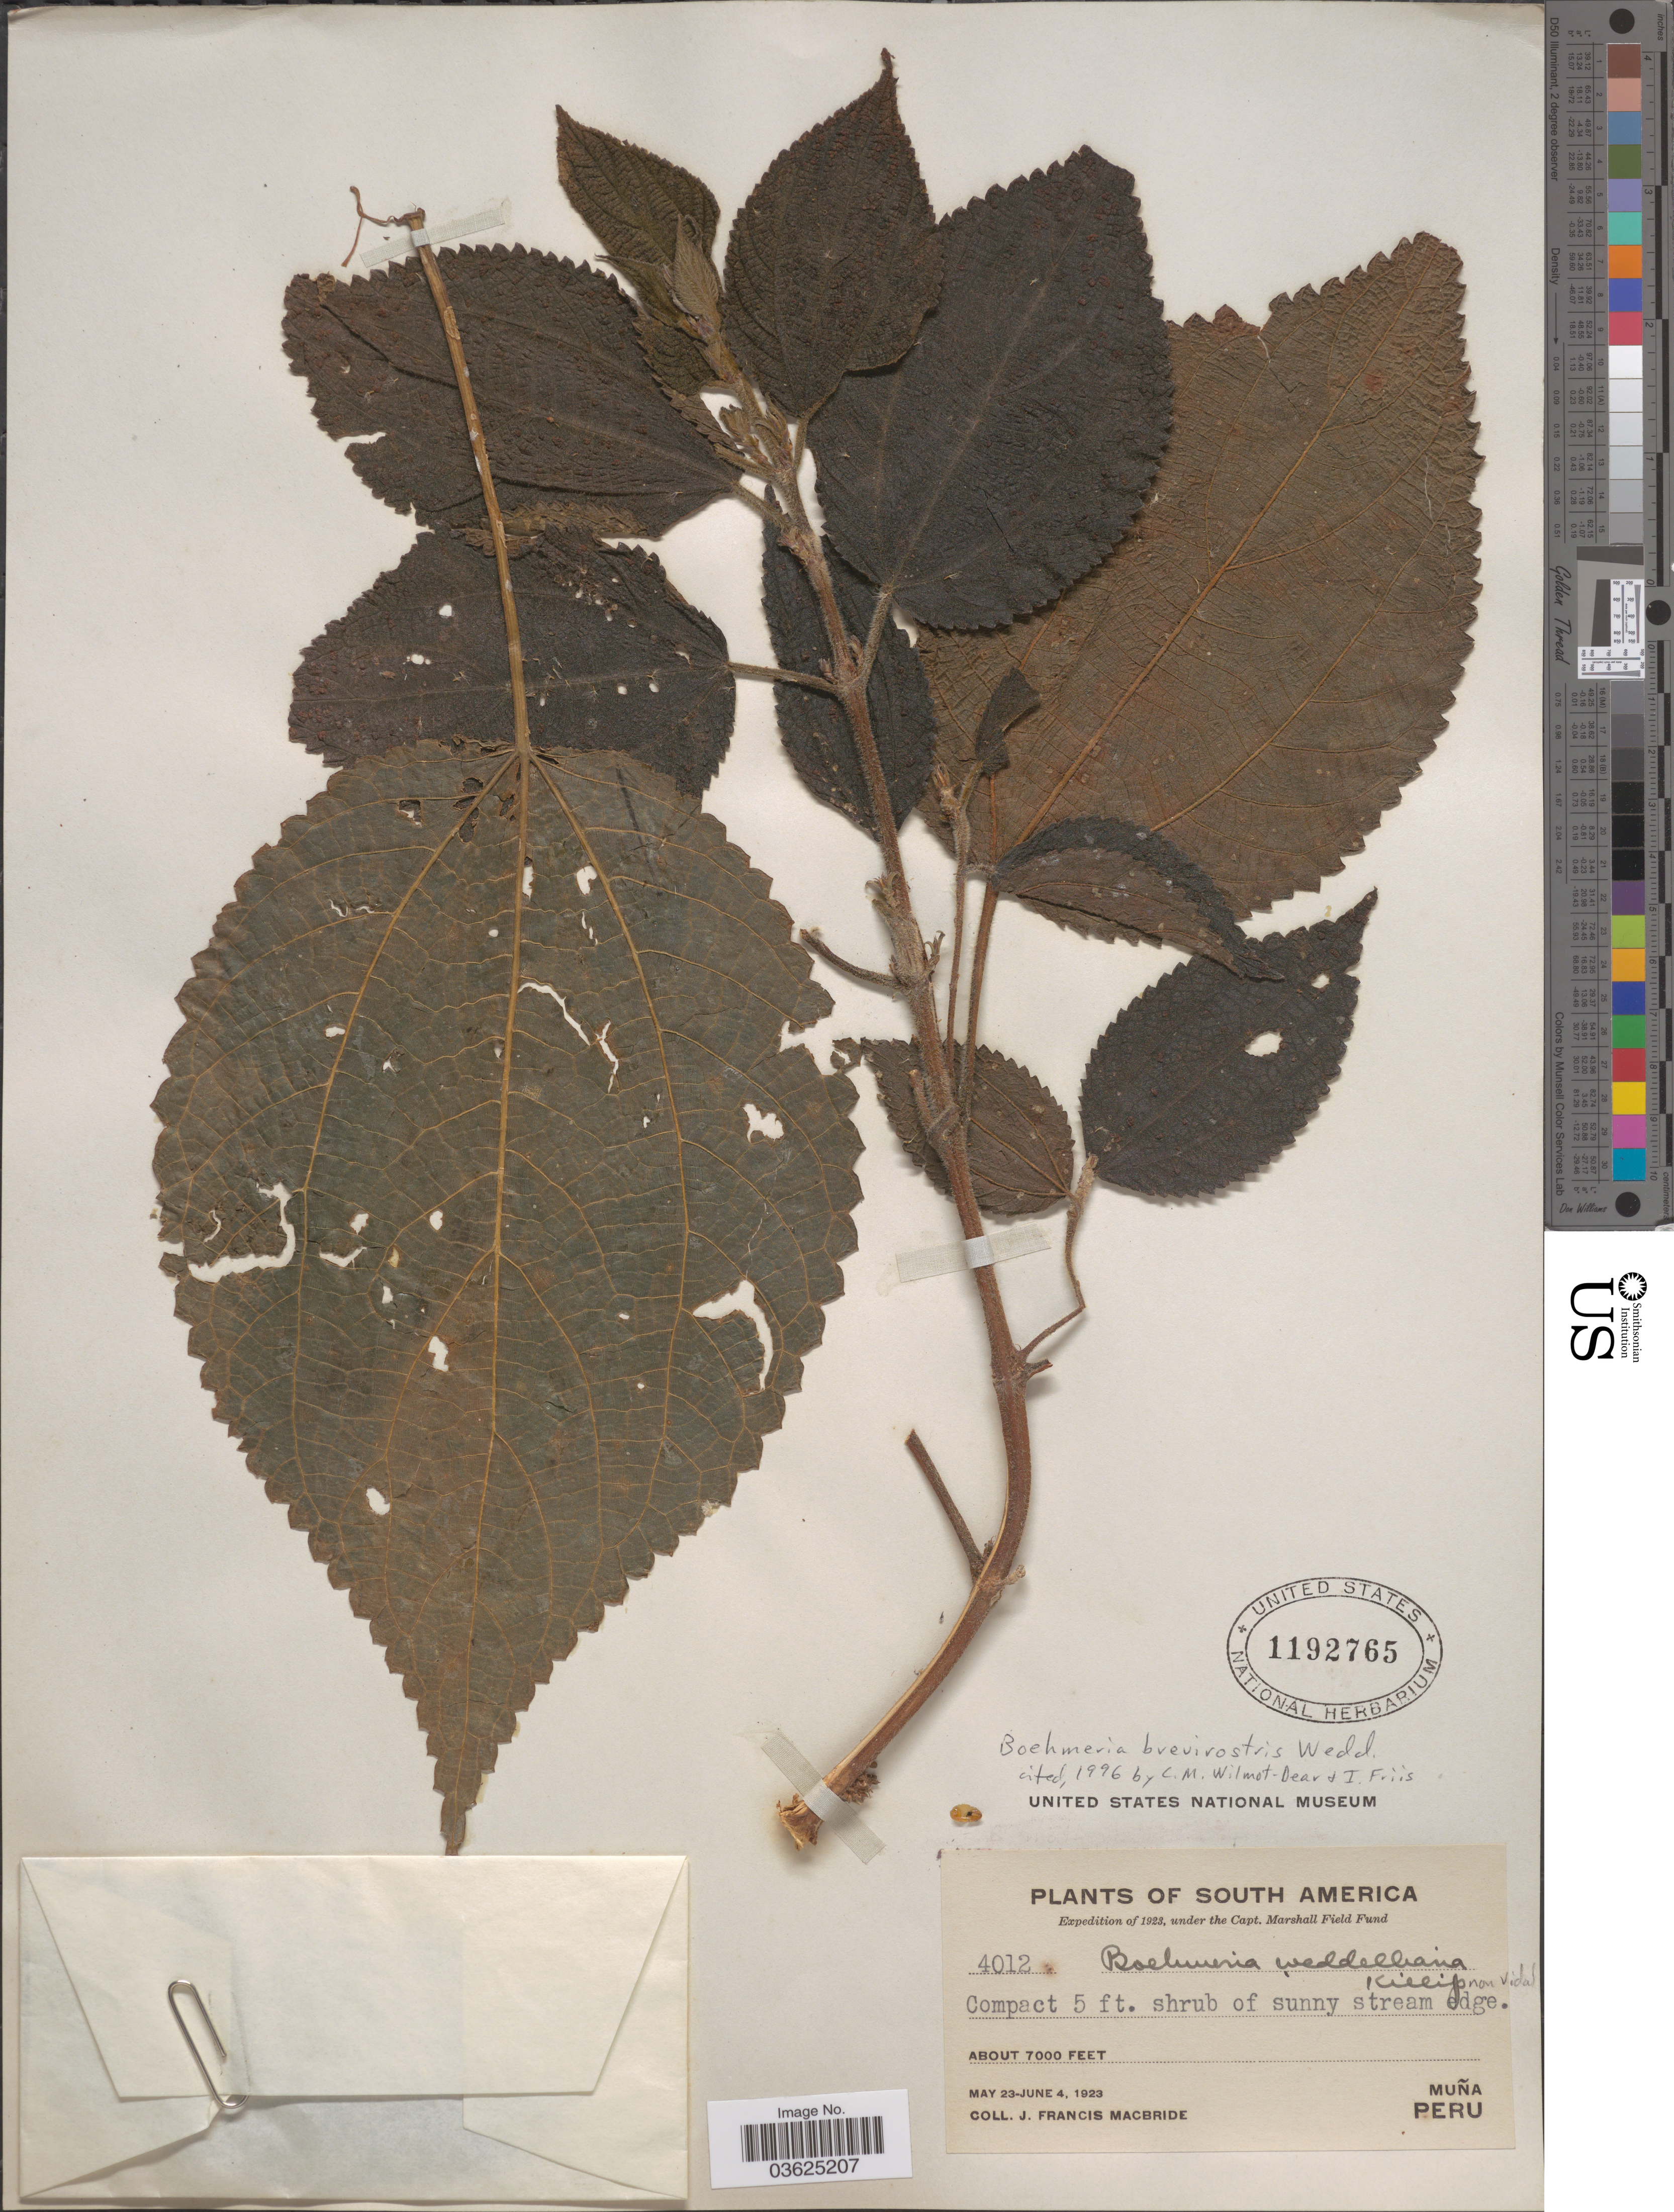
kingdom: Plantae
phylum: Tracheophyta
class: Magnoliopsida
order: Rosales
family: Urticaceae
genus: Boehmeria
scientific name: Boehmeria brevirostris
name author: Wedd.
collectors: J. F. Macbride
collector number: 4012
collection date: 1923-05-23/1923-06-04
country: Peru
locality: Muña.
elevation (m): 2134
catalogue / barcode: US 1192765